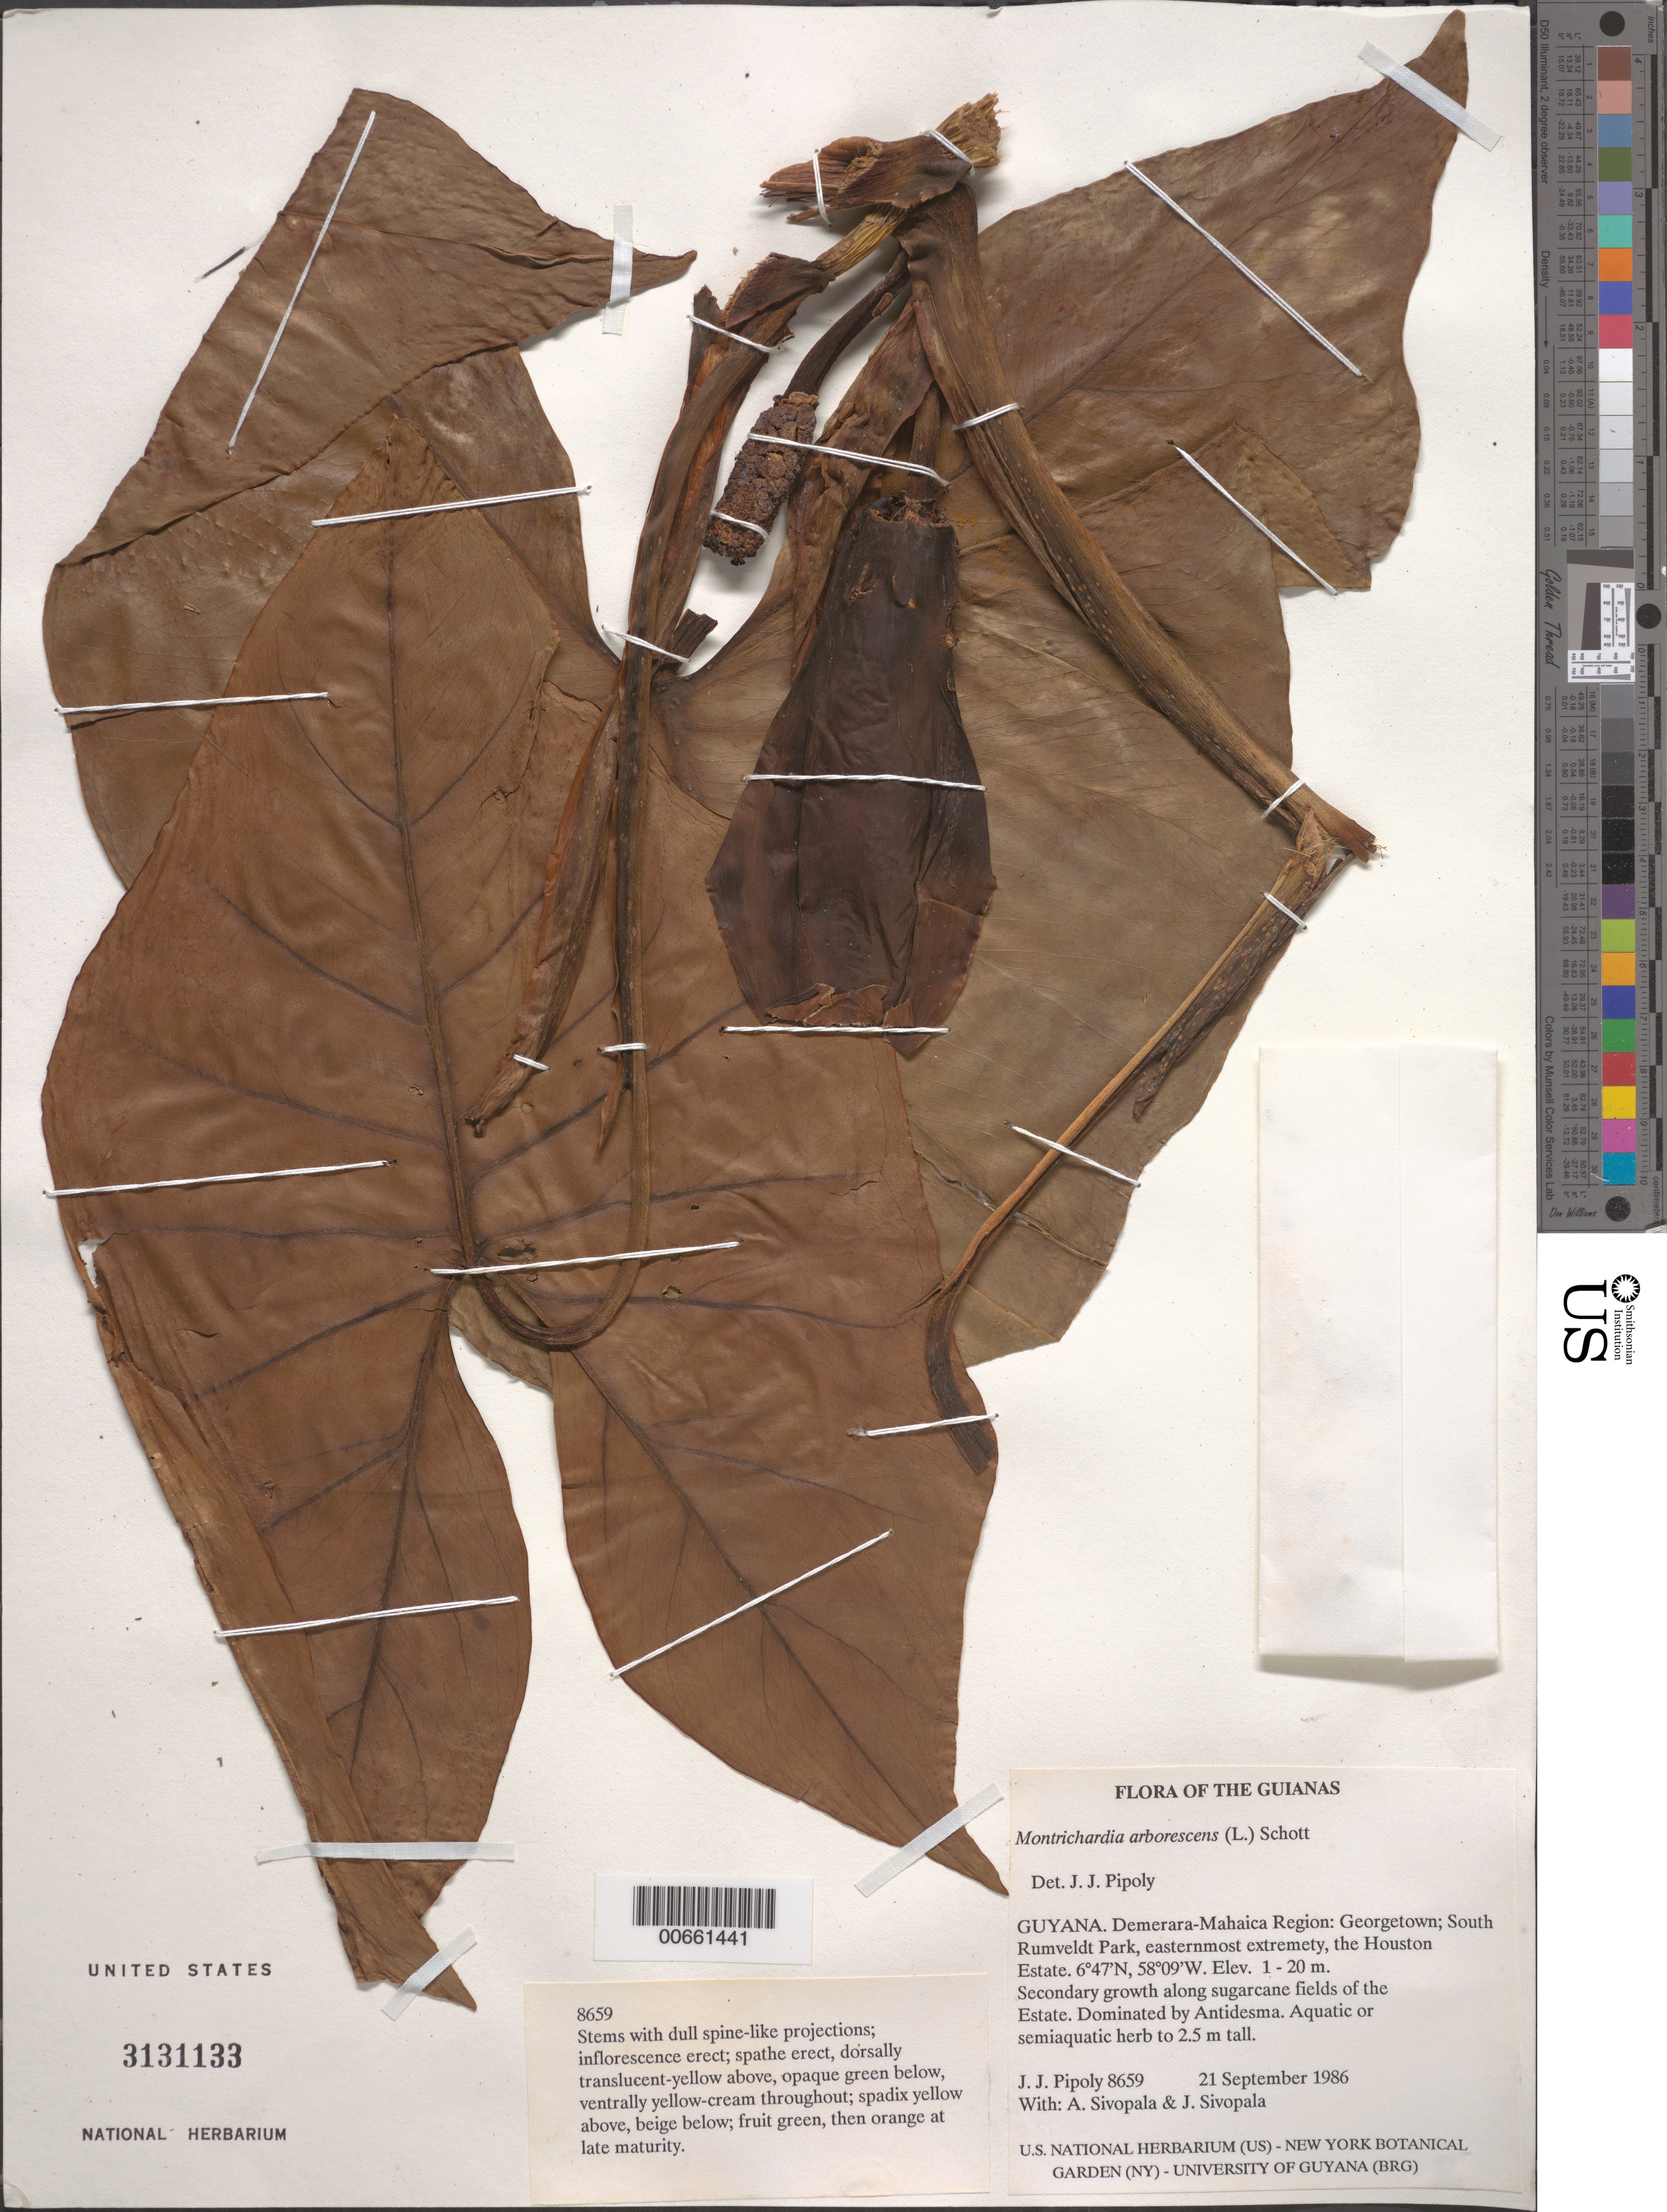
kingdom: Plantae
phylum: Tracheophyta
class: Liliopsida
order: Alismatales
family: Araceae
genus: Montrichardia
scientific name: Montrichardia arborescens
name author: (L.) Schott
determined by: Pipoly, J. J., III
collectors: J. J. Pipoly, A. Sivopala & J. Sivopala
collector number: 8659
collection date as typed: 21 September 1986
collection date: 1986-09-21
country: Guyana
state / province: Demerara-Mahaica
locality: Georgetown; South Rumveldt Park, easternmost extremety, the Houston Estate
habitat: Secondary growth along sugarcane fields of the Estate. Dominated by Antidesma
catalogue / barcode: US 3131133